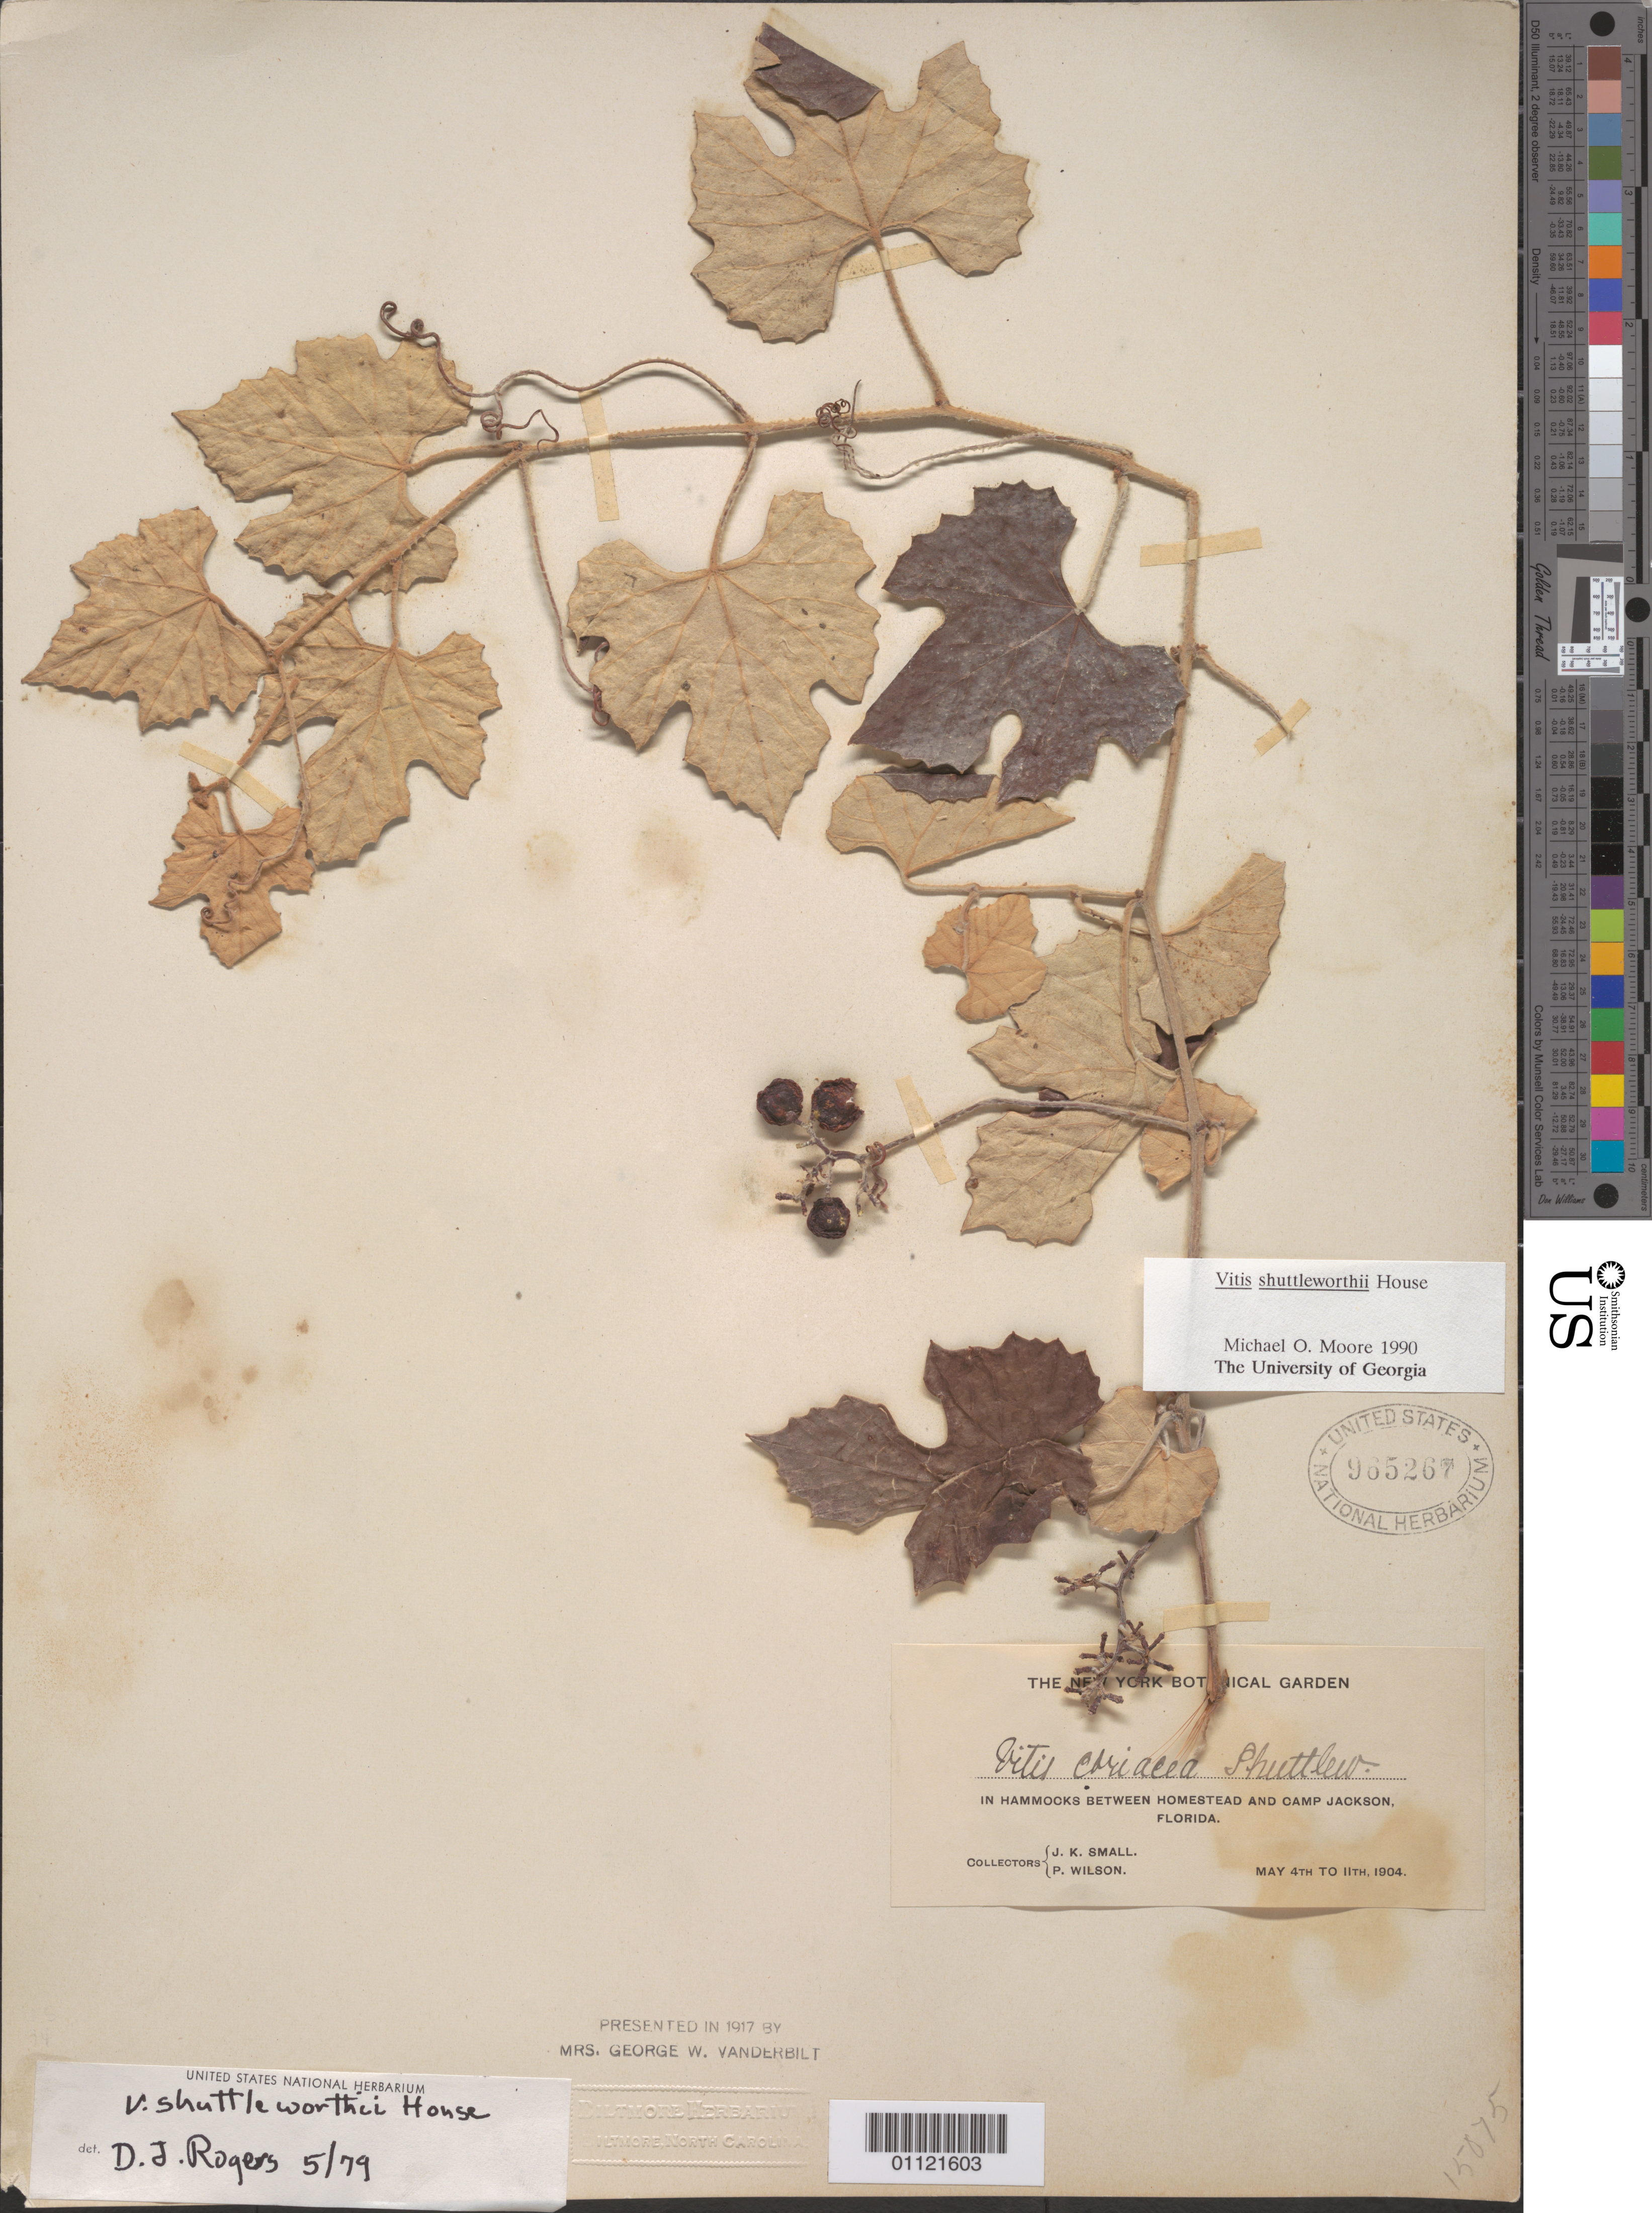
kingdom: Plantae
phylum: Tracheophyta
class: Magnoliopsida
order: Vitales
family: Vitaceae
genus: Vitis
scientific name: Vitis shuttleworthii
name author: House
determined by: Rogers, D. J.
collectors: J. K. Small & P. Wilson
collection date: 1904-05-04/1904-05-11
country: United States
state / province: Florida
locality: In Hammocks between Homestead and Camp Jackson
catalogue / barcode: US 965267